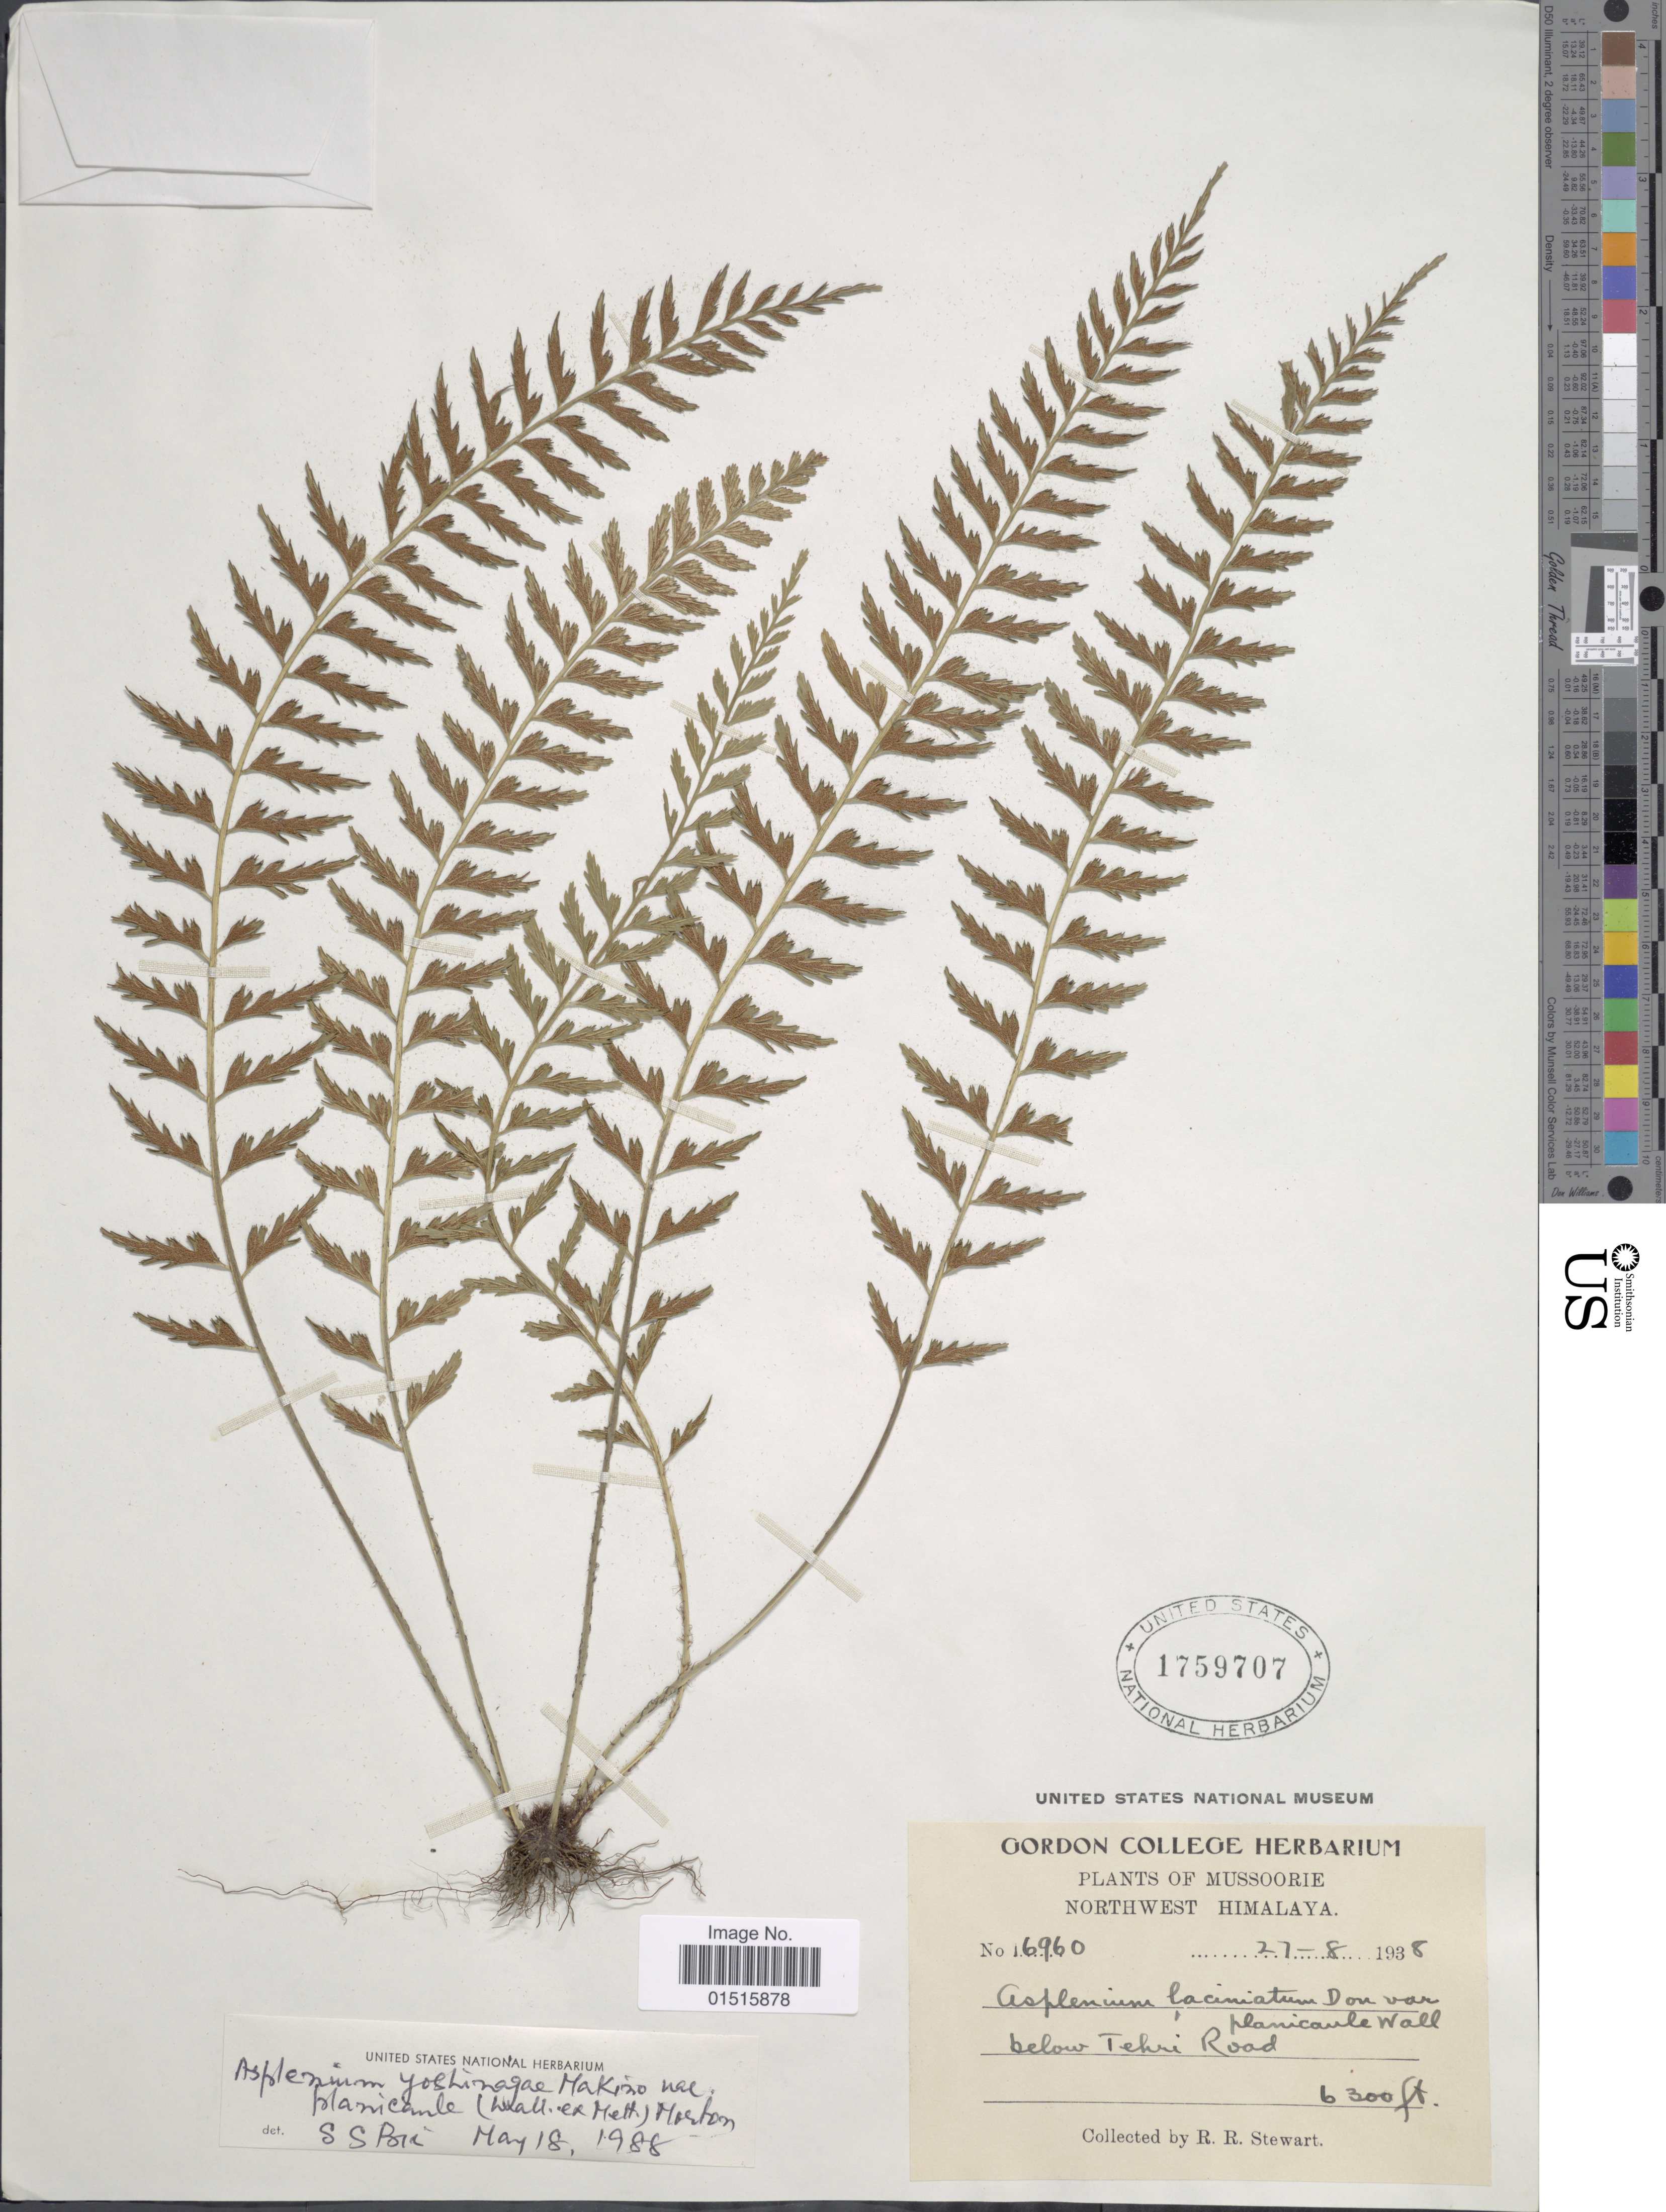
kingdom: Plantae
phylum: Tracheophyta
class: Polypodiopsida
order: Polypodiales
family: Aspleniaceae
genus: Asplenium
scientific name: Asplenium yoshinagae var. planicaule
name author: (Wall. ex Mett.) C.V. Morton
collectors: R. R. Stewart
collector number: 16960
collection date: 1938-08-27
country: India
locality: Mussoorie, Northwest Himalaya, below Tehri Road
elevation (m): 1920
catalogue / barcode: US 1759707